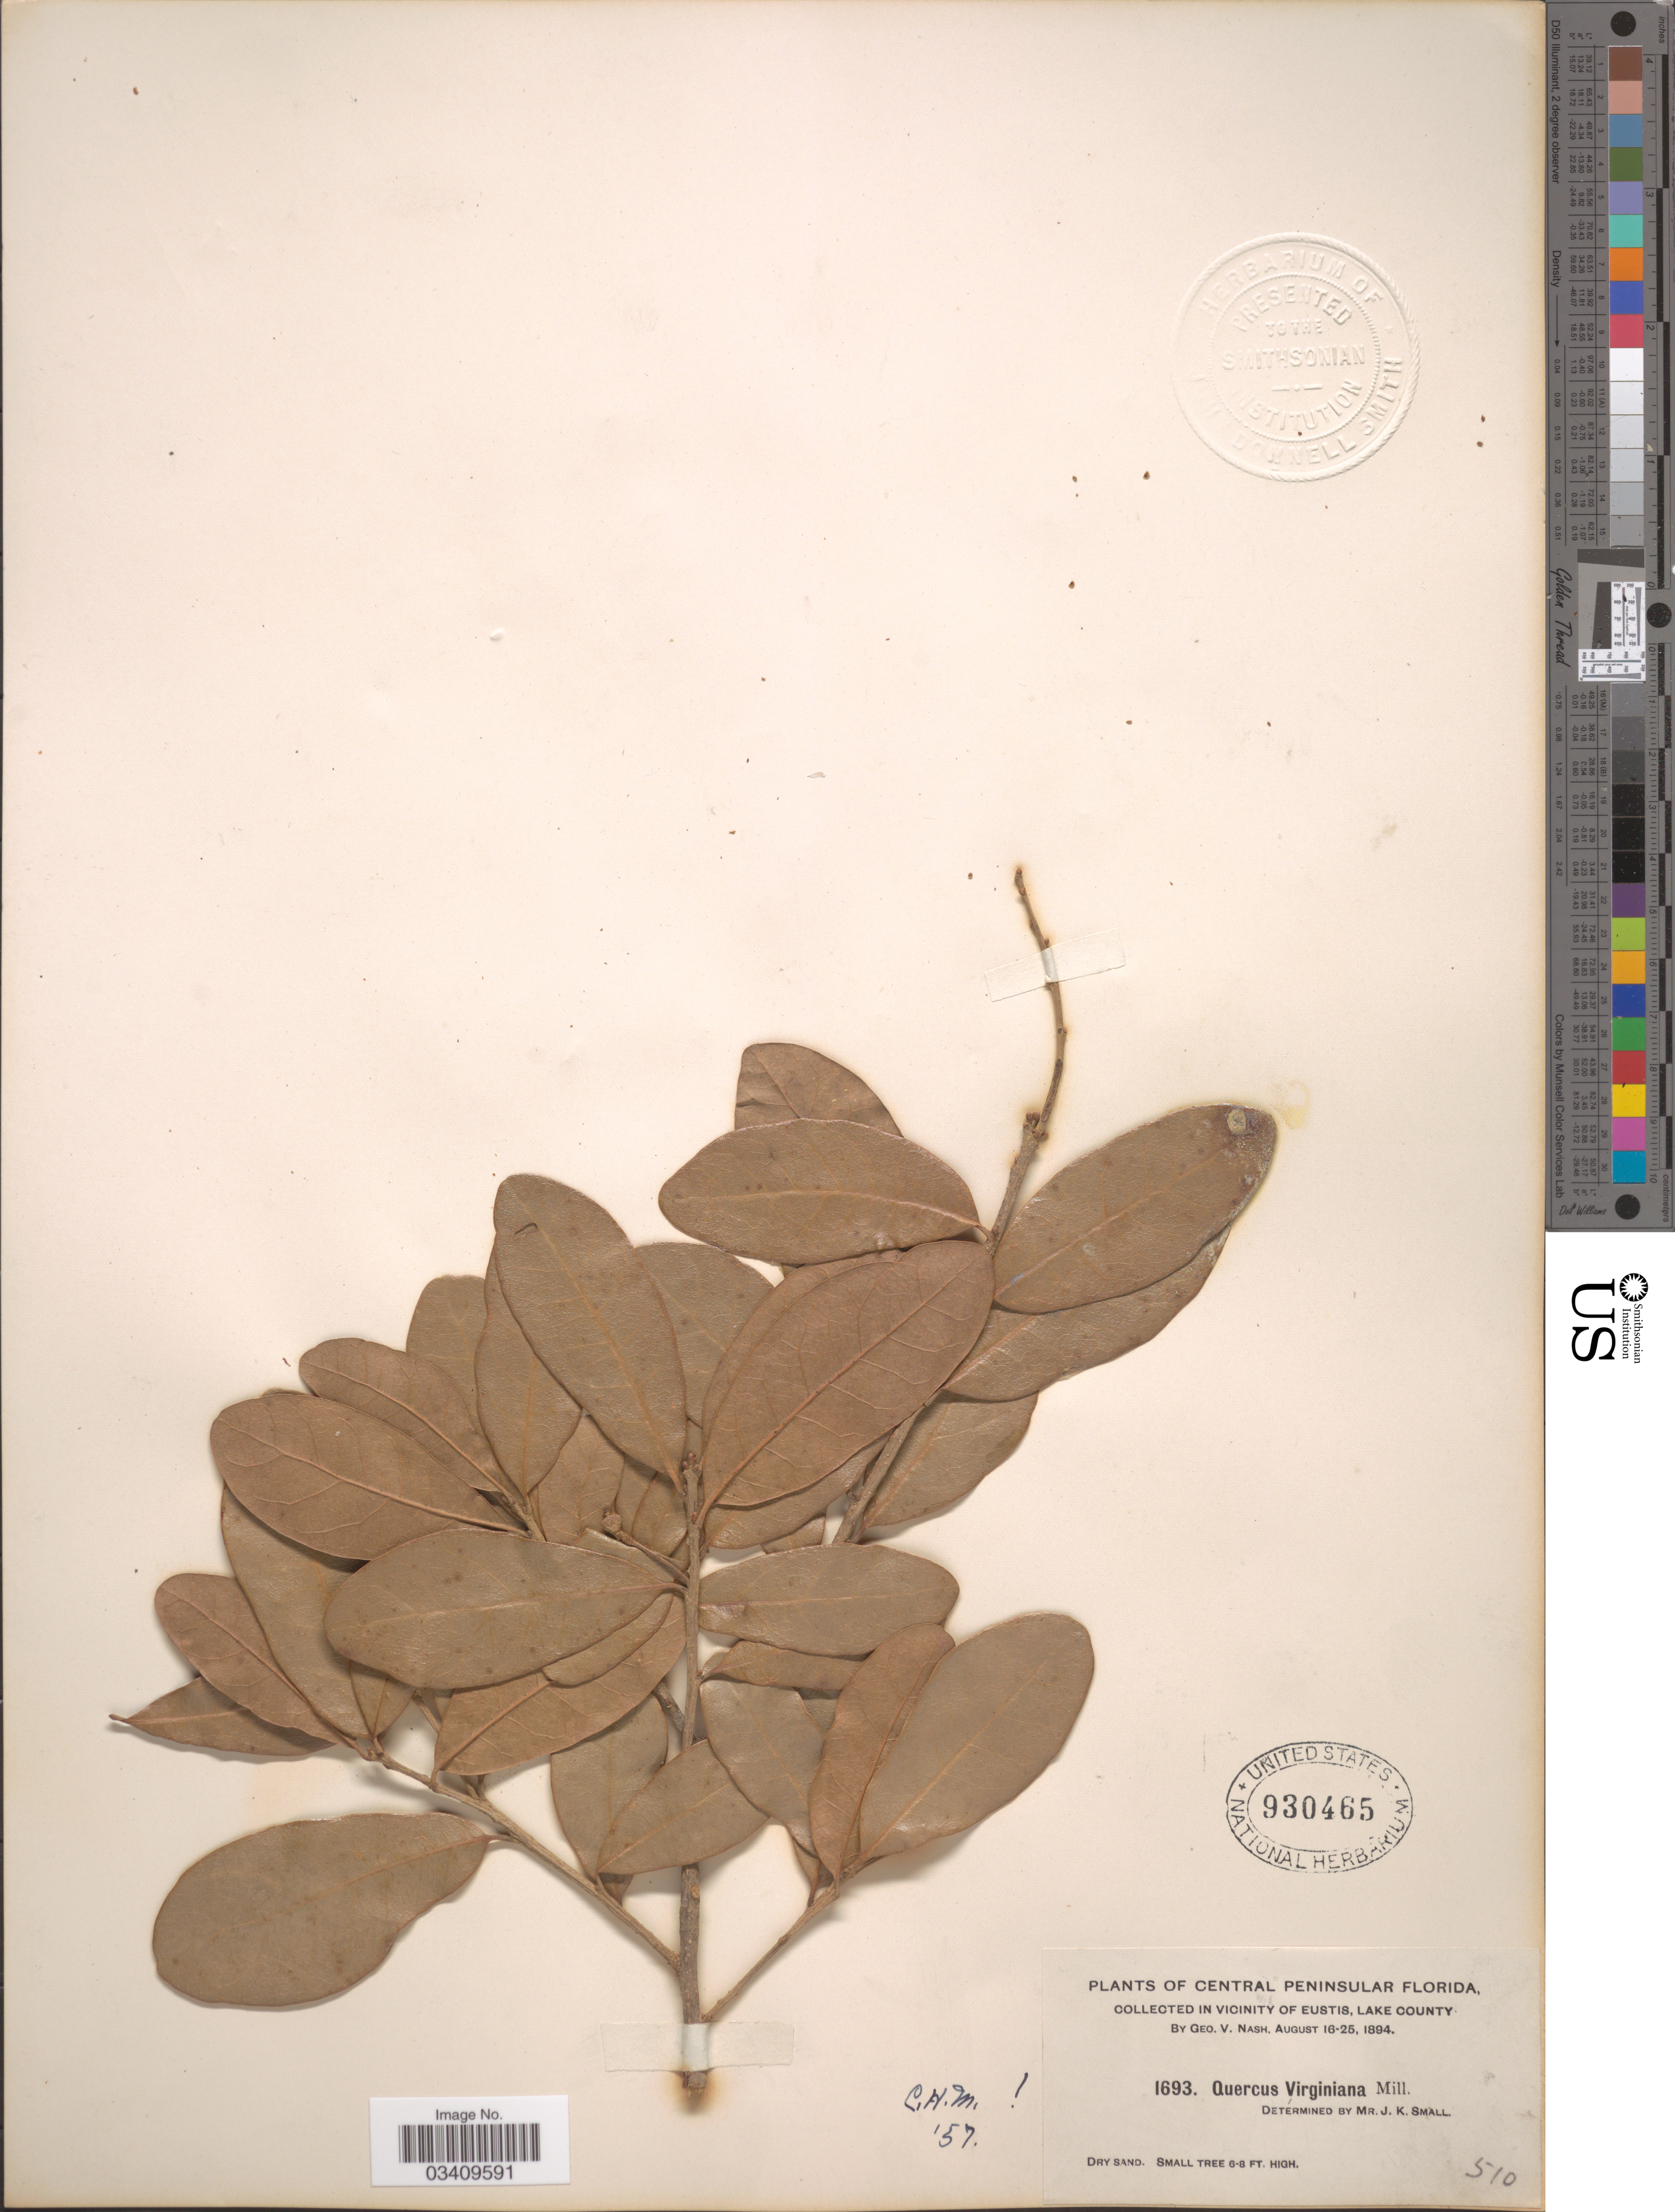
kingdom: Plantae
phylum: Tracheophyta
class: Magnoliopsida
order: Fagales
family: Fagaceae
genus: Quercus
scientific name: Quercus virginiana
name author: Mill.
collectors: G. V. Nash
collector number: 1693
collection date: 1894-08-16/1894-08-25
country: United States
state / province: Florida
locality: Central Peninsular Florida. In vicinity of Eustis, Lake County.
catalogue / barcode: US 930465